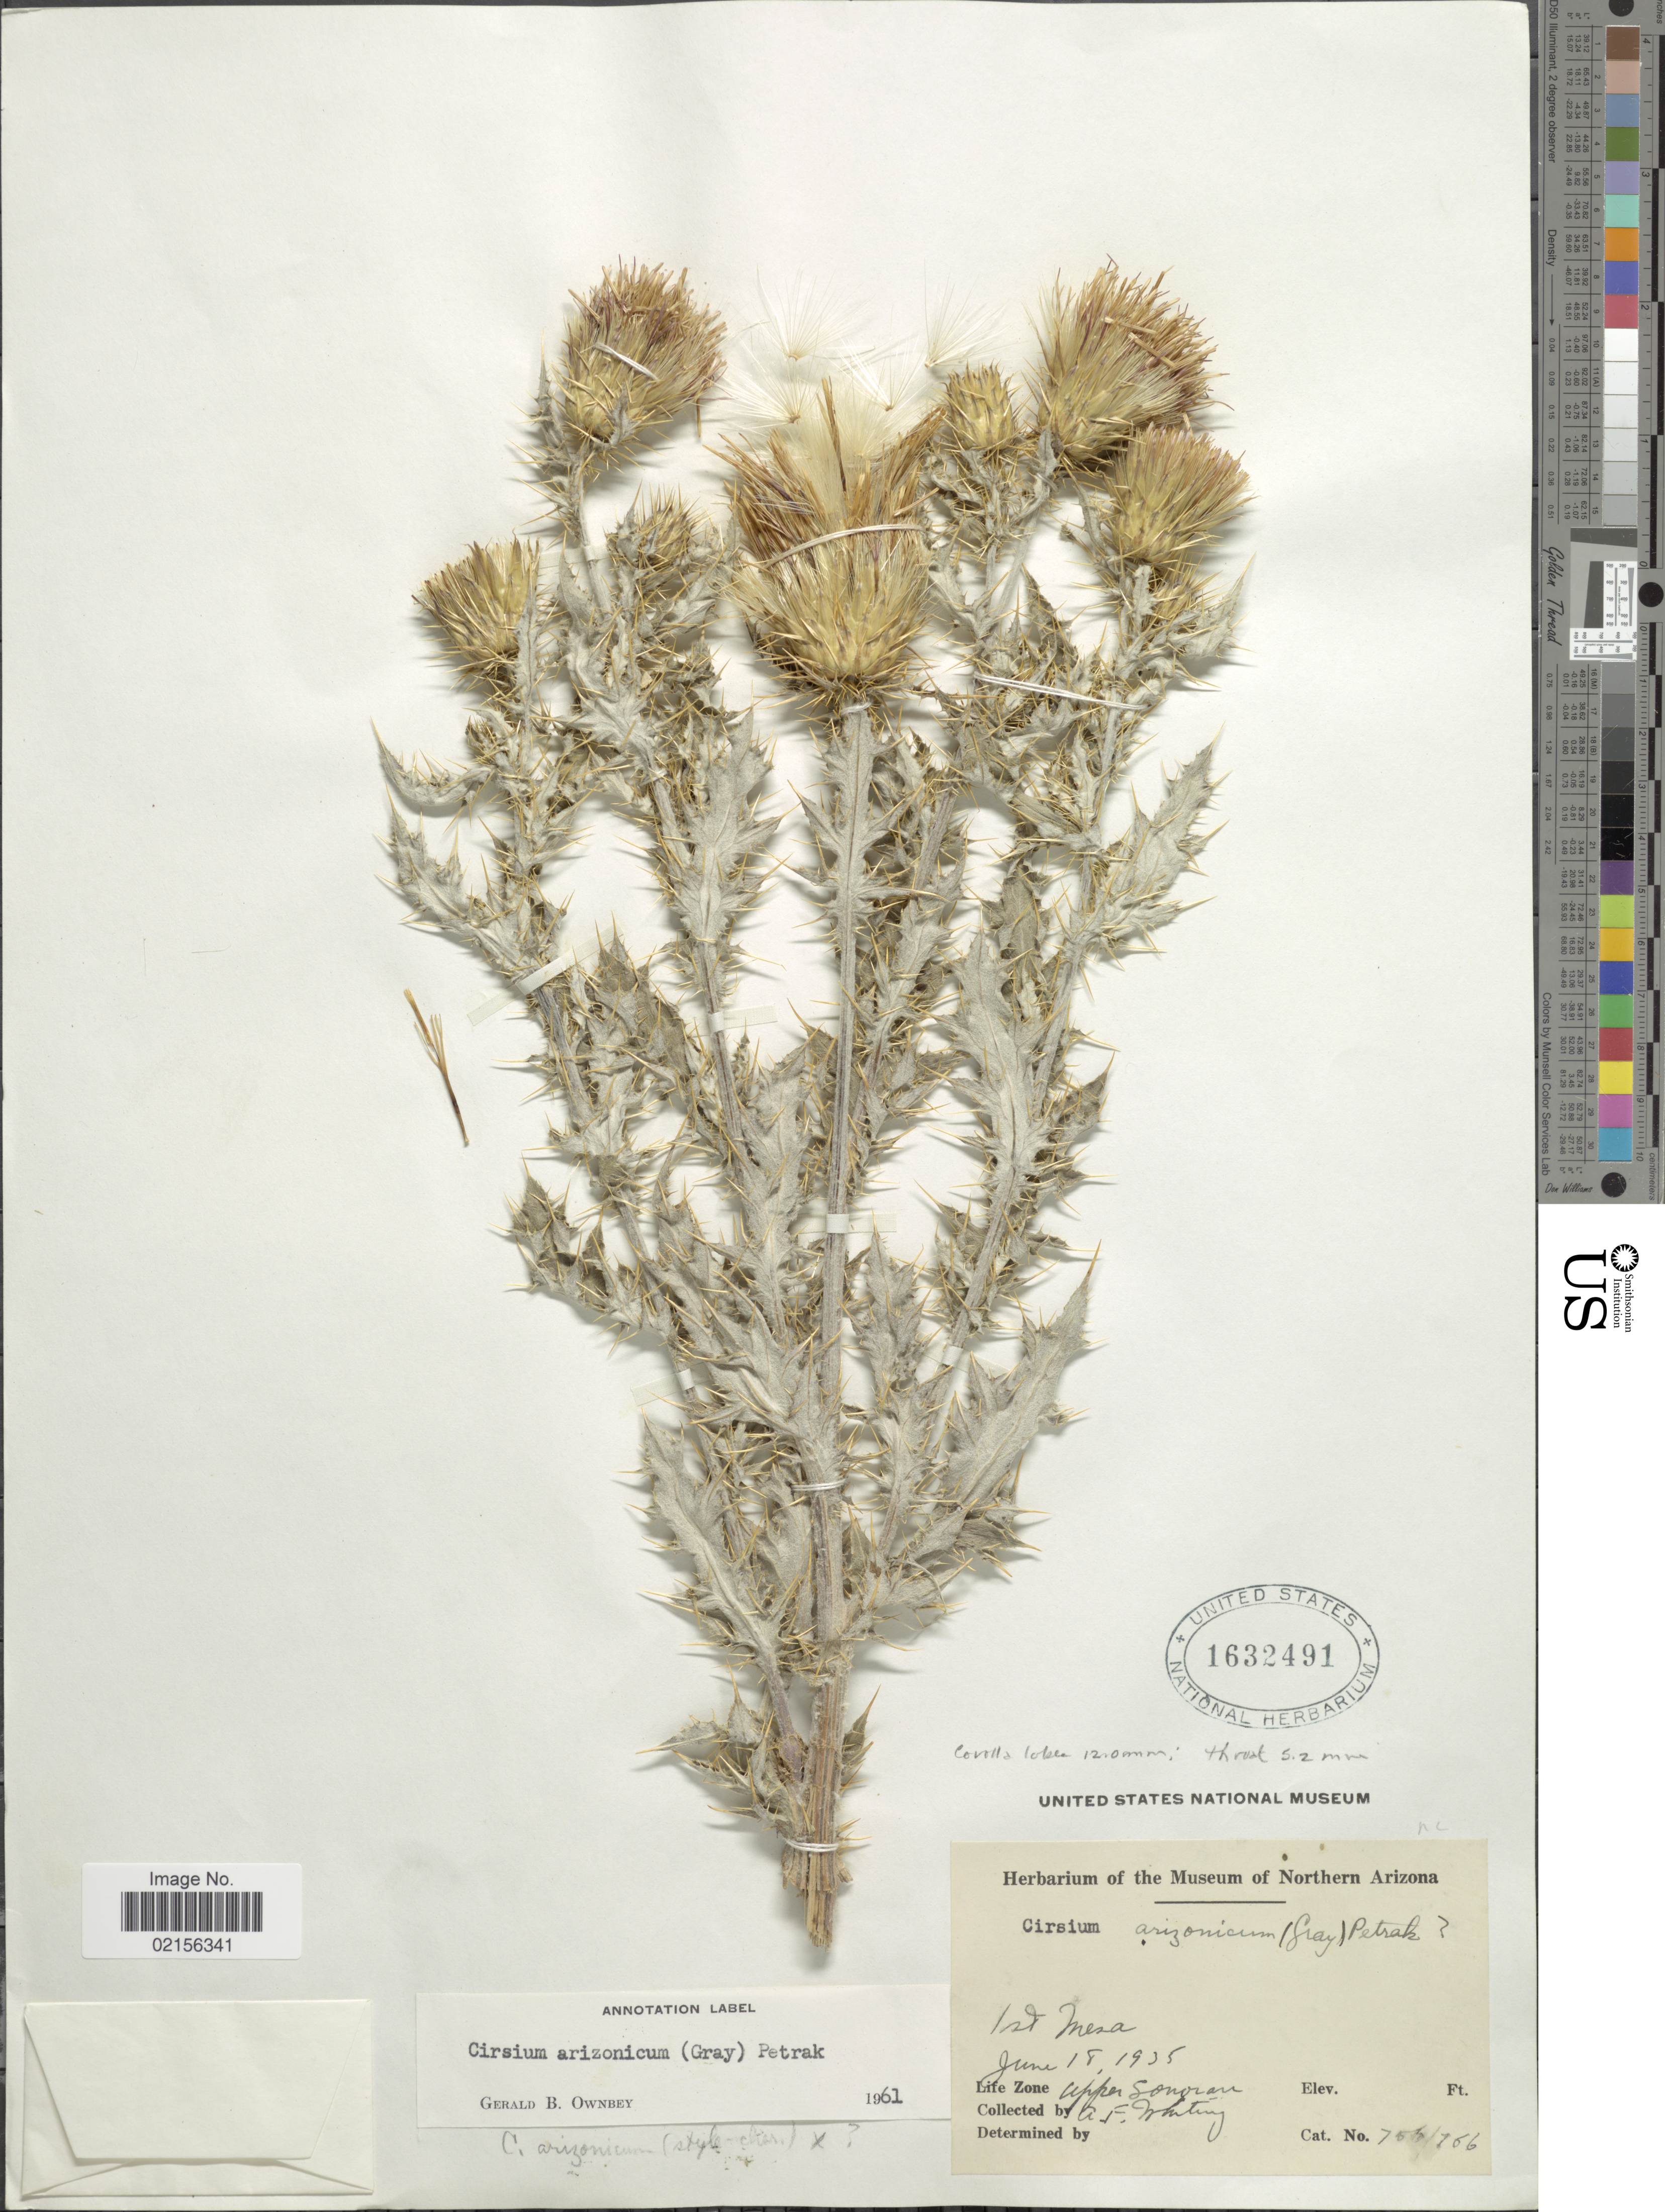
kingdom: Plantae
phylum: Tracheophyta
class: Magnoliopsida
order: Asterales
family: Asteraceae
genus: Cirsium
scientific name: Cirsium arizonicum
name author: (A. Gray) Petr.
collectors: A. F. Whiting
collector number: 706/766*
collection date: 1935-07-18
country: United States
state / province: Arizona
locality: Mt Mesa, Upper Sonoran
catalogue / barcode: US 1632491